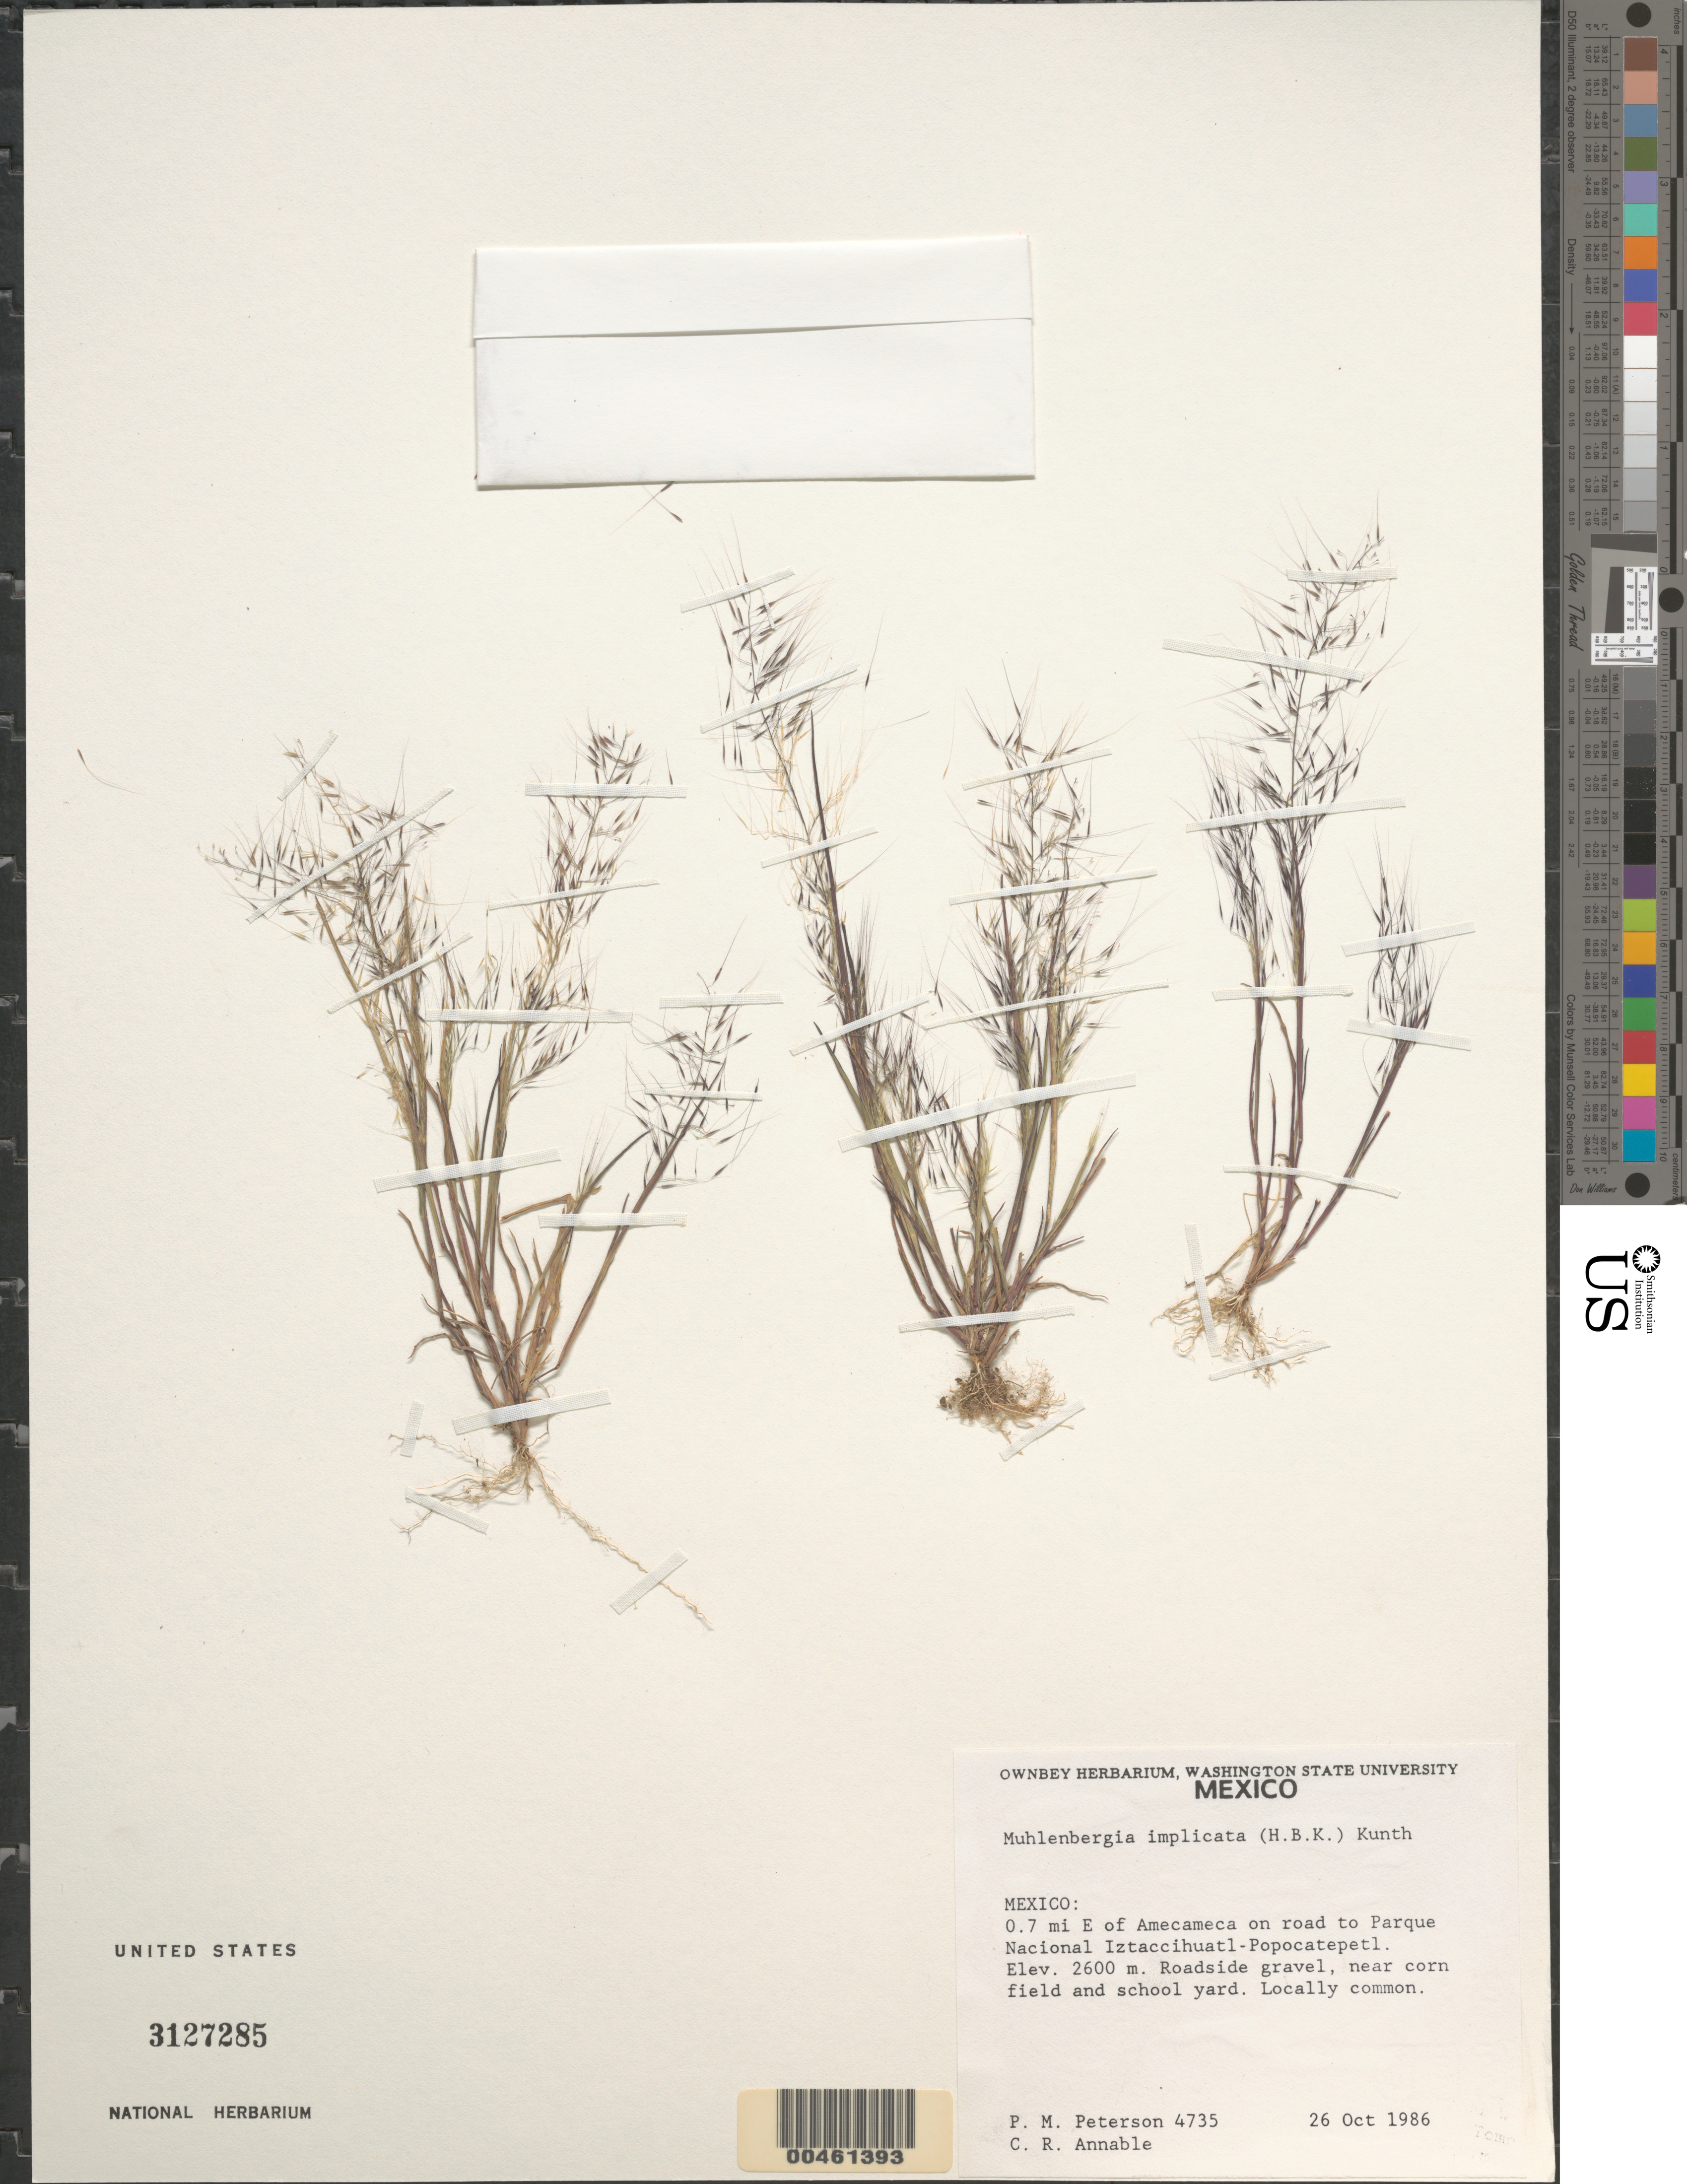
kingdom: Plantae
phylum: Tracheophyta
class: Liliopsida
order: Poales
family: Poaceae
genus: Muhlenbergia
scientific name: Muhlenbergia implicata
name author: (Kunth) Trin.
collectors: P. M. Peterson & C. R. Annable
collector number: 04735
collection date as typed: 26 Oct 1986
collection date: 1986-10-26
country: Mexico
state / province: México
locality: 0.7 miles E of Amecameca on road to Parque Nacional Iztaccihuatl-Popocatepetl.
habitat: Roadside gravel, near corn field and school yard.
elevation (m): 2600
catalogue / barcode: US 3127285